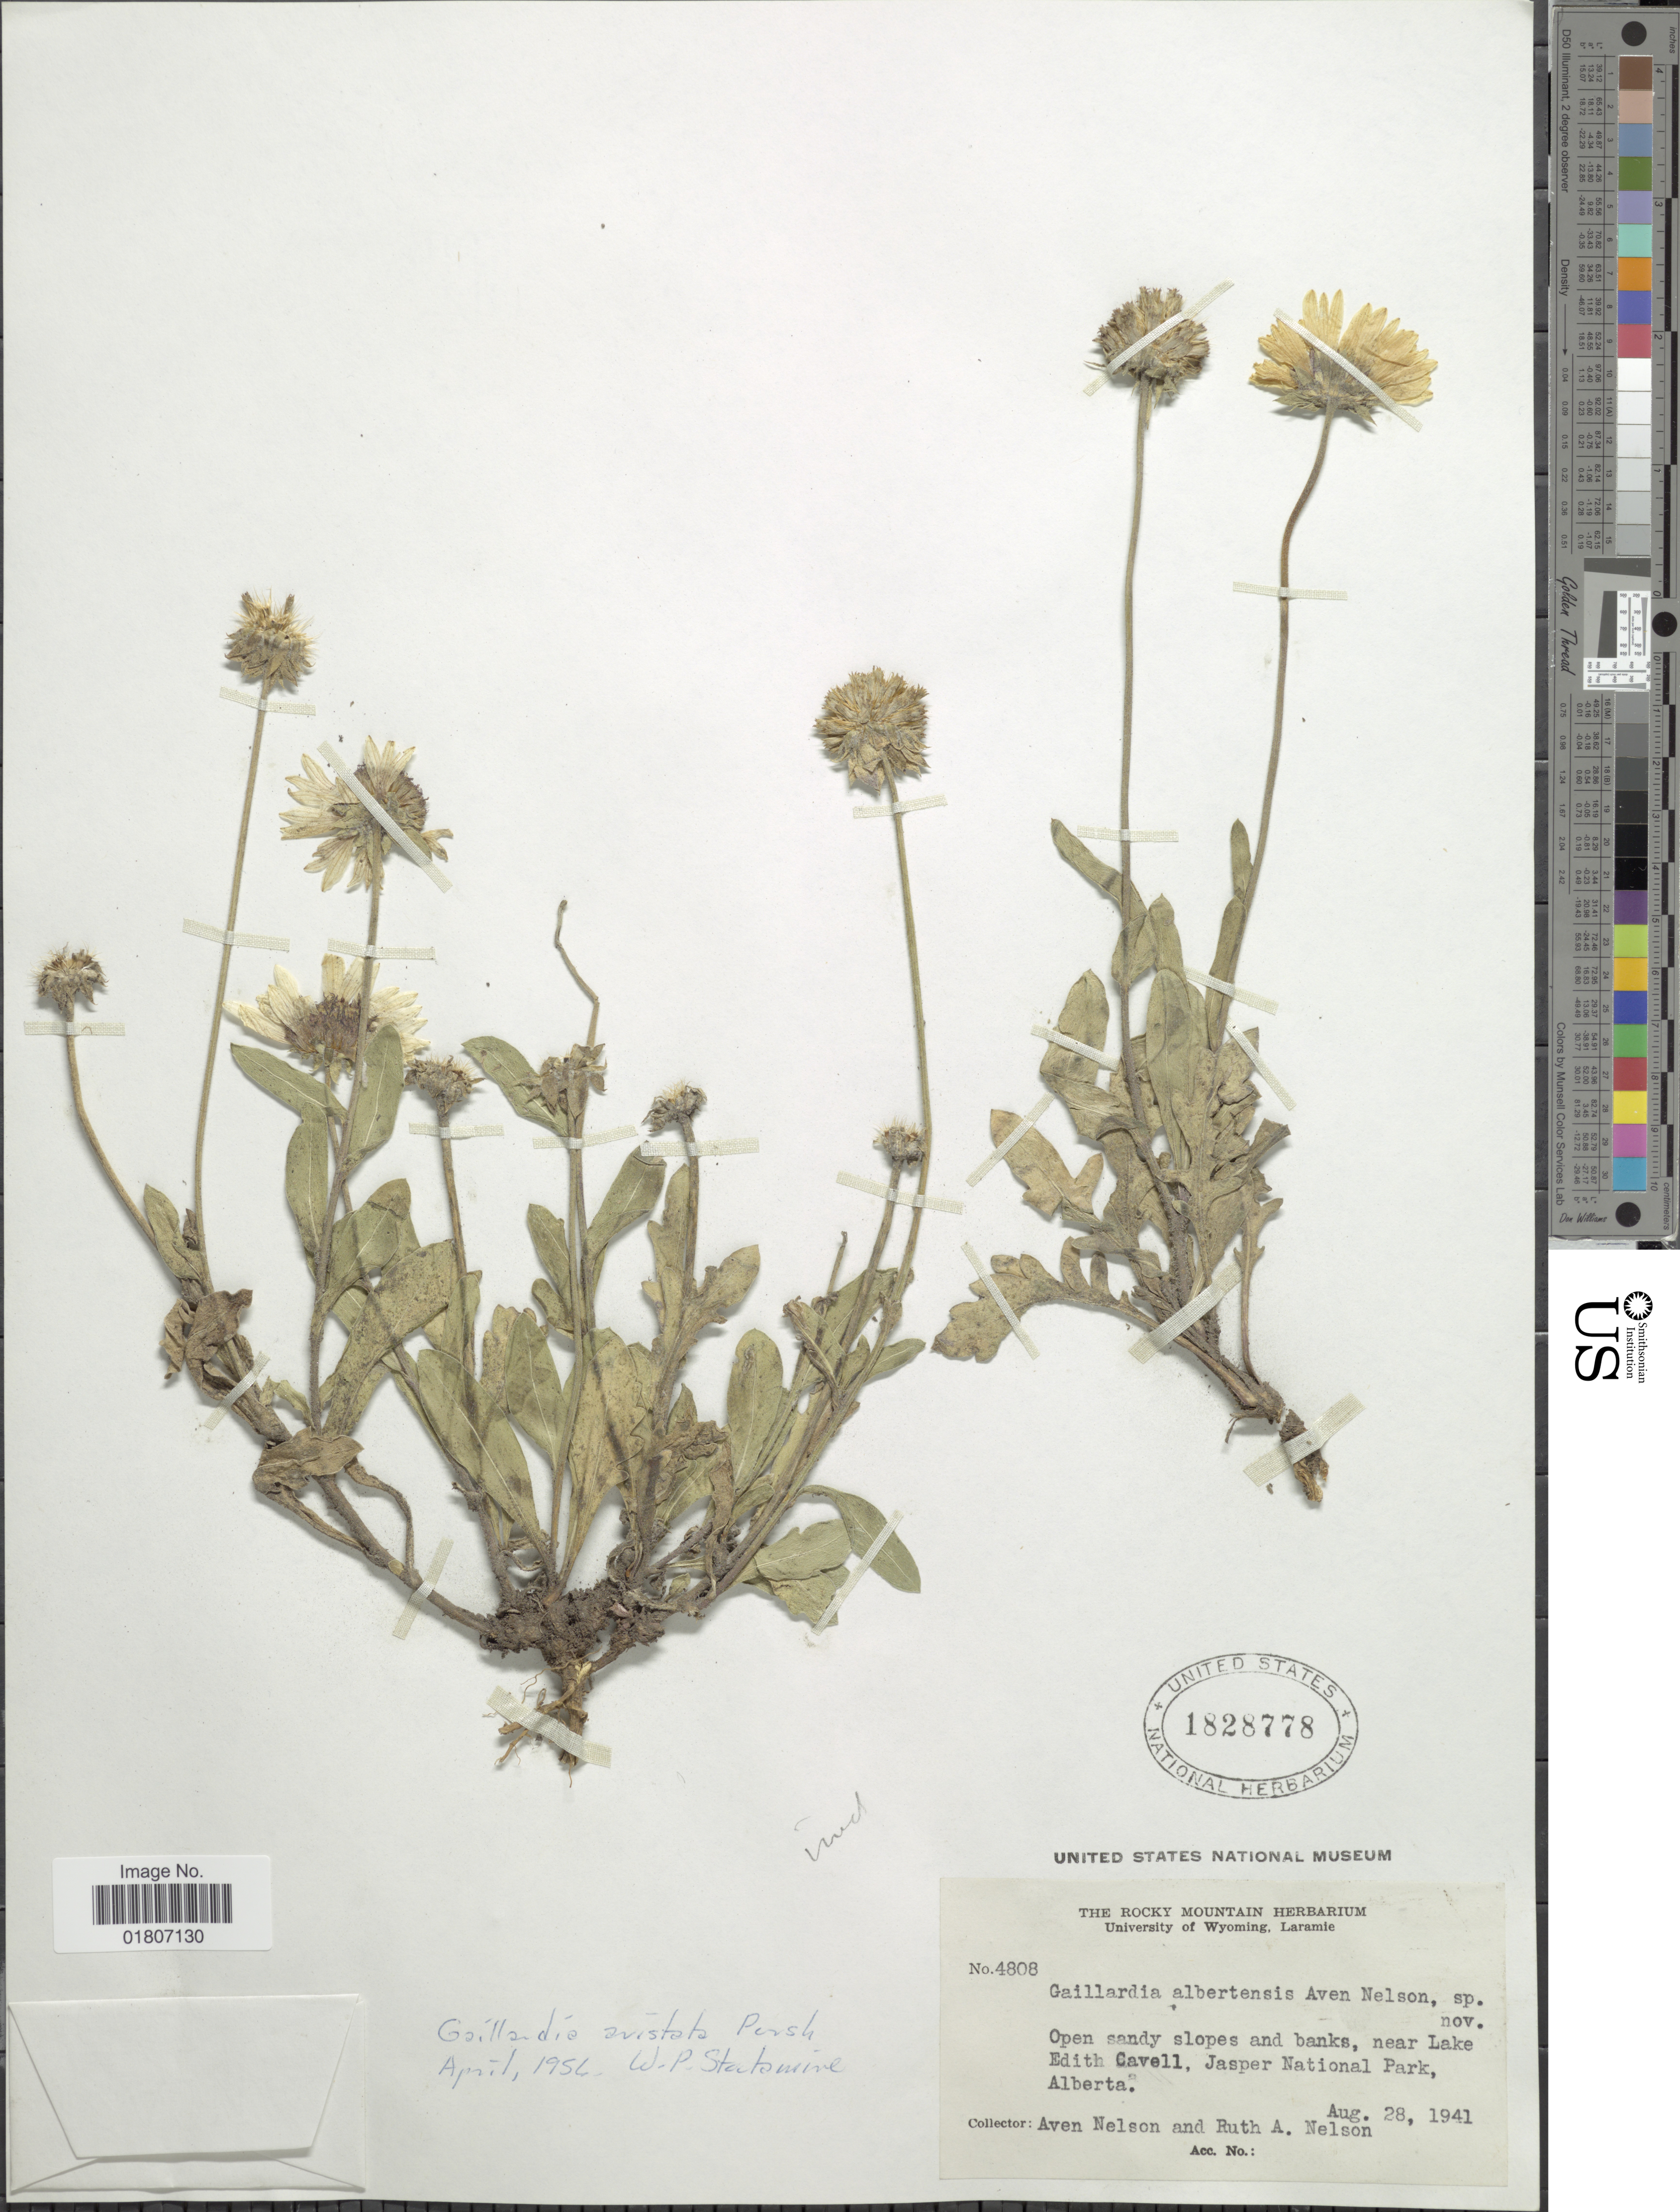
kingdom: Plantae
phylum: Tracheophyta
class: Magnoliopsida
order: Asterales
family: Asteraceae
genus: Gaillardia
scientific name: Gaillardia aristata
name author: Pursh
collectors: A. Nelson & R. A. Nelson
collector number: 4808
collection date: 1941-08-28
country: Canada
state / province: Alberta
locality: Near Lake Edith Cavell, Jasper National Park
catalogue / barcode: US 1828778